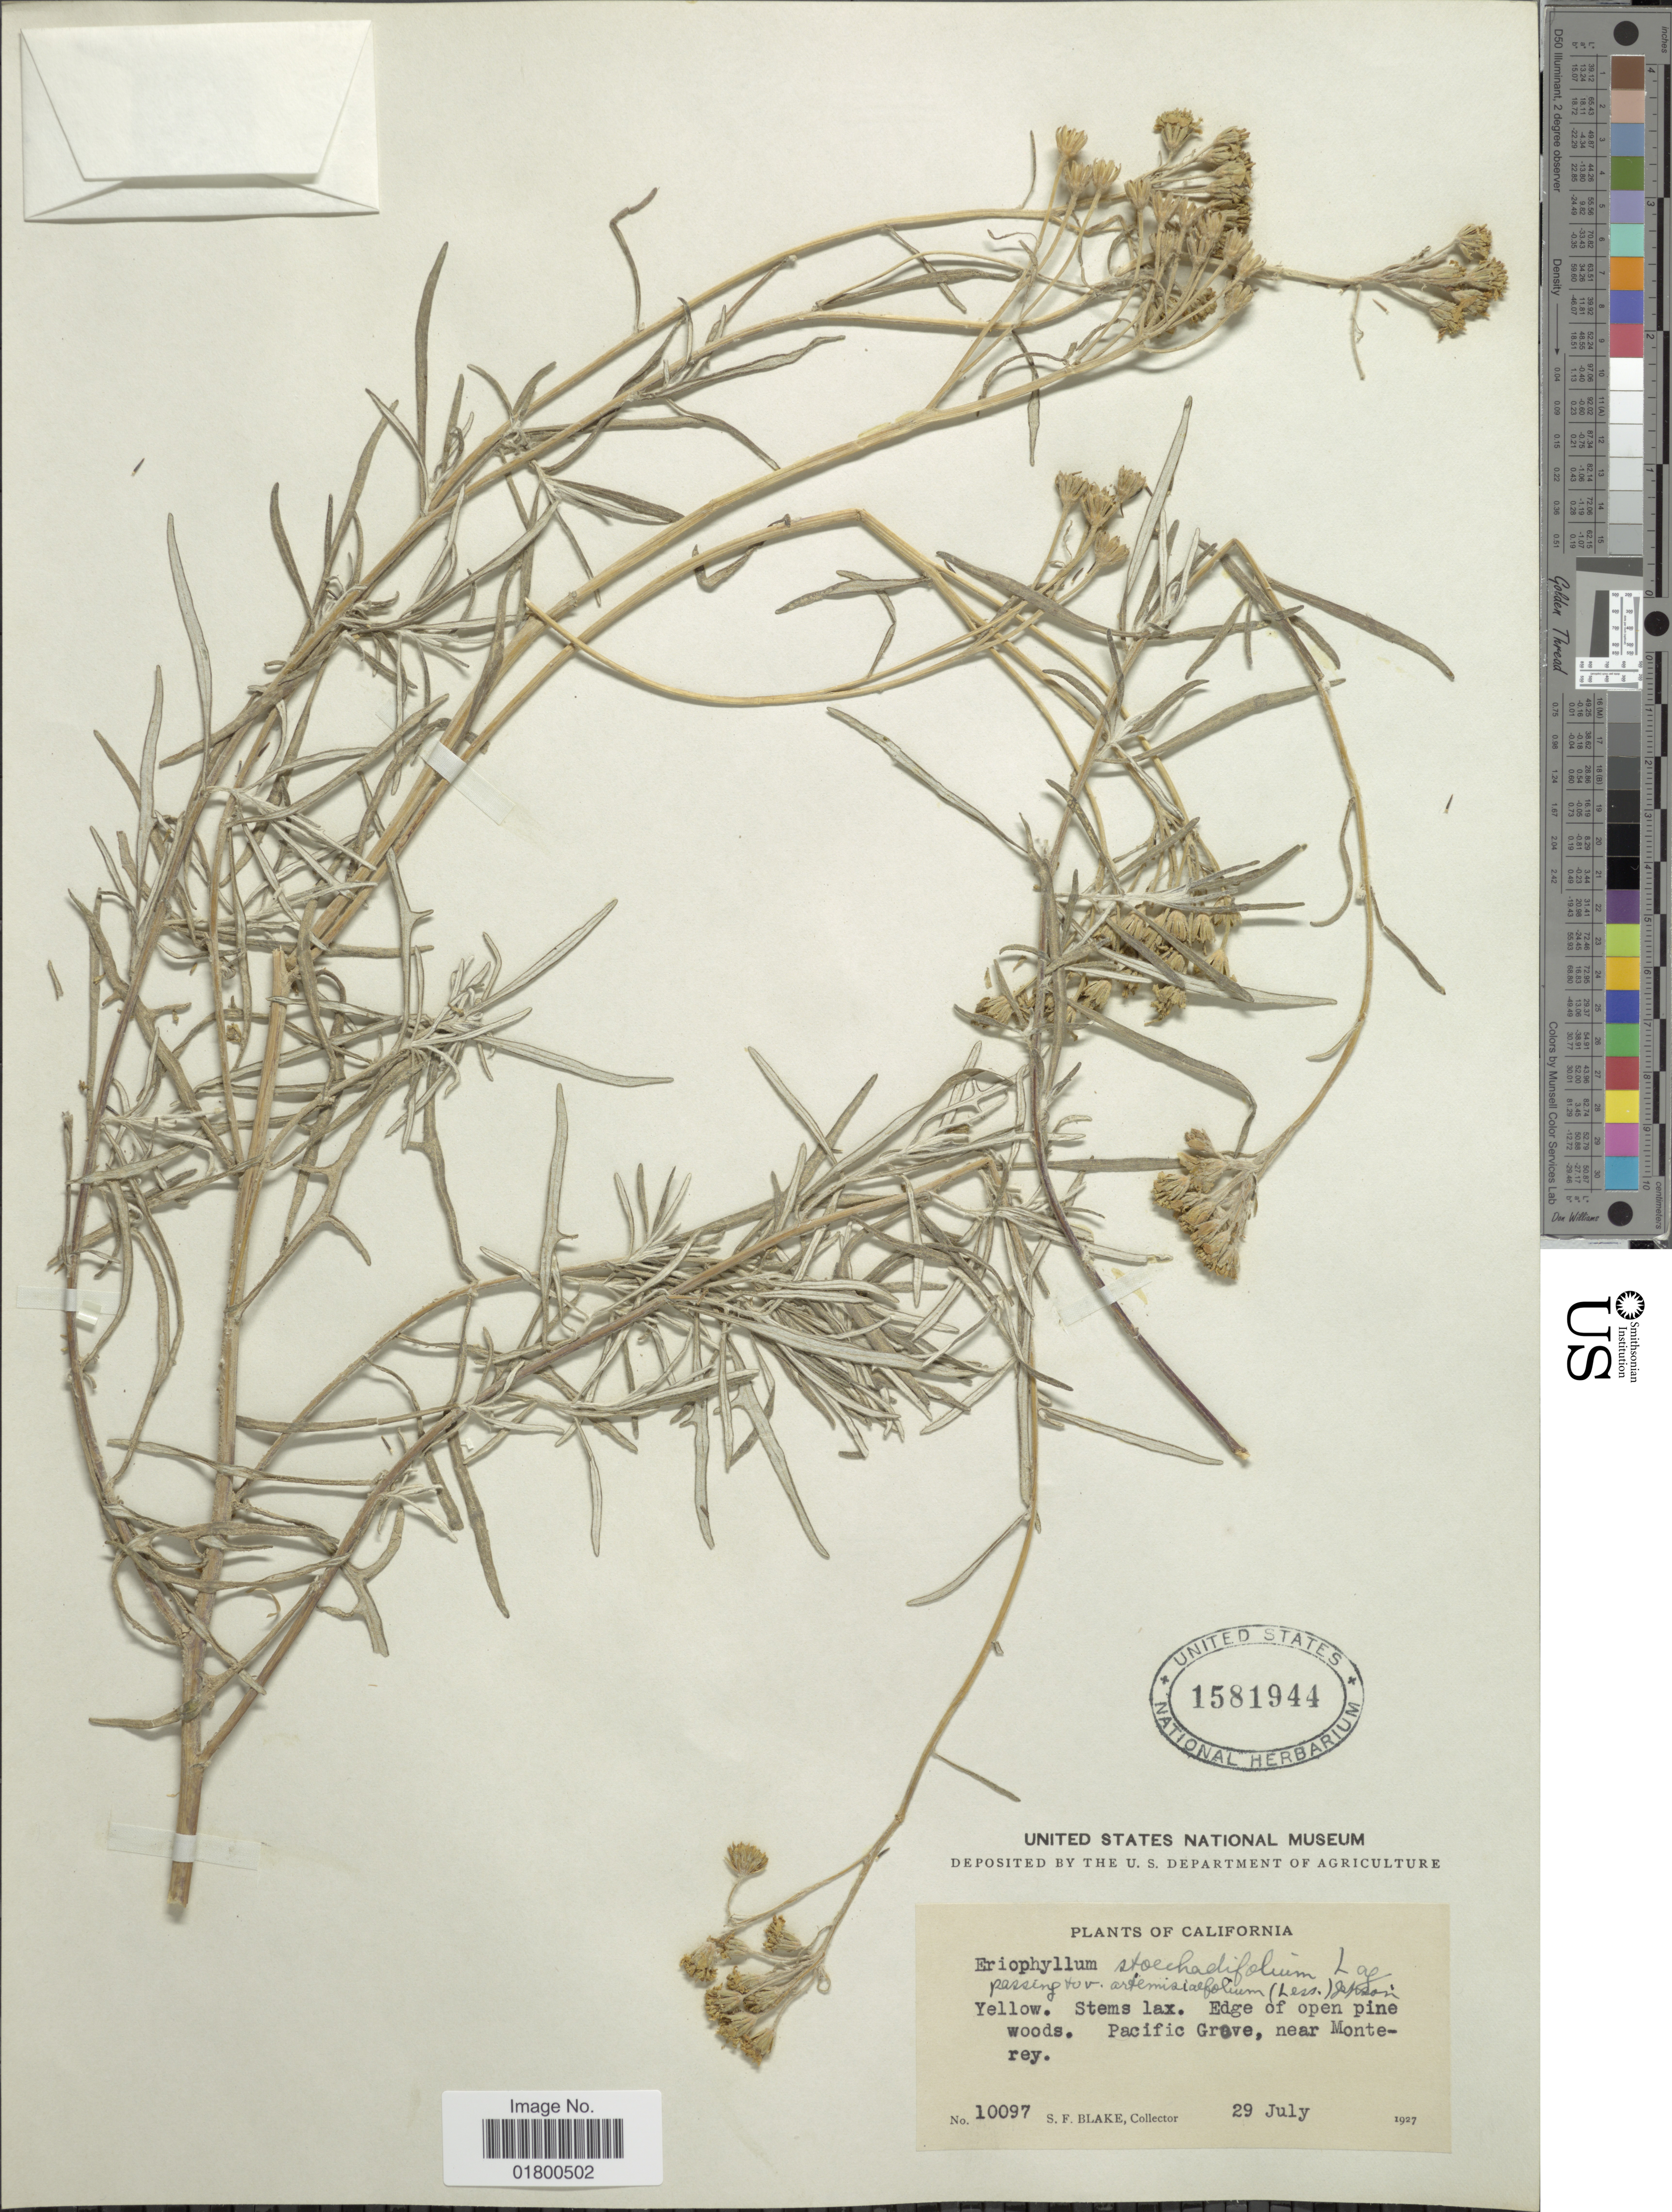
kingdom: Plantae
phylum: Tracheophyta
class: Magnoliopsida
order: Asterales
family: Asteraceae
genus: Eriophyllum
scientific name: Eriophyllum staechadifolium var. artemisiaefolium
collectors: S. Blake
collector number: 10097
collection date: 1927-07-29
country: United States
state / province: California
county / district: Monterey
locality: Edge of opn pine woods, Pacific Grove, near Monterey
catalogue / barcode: US 1581944